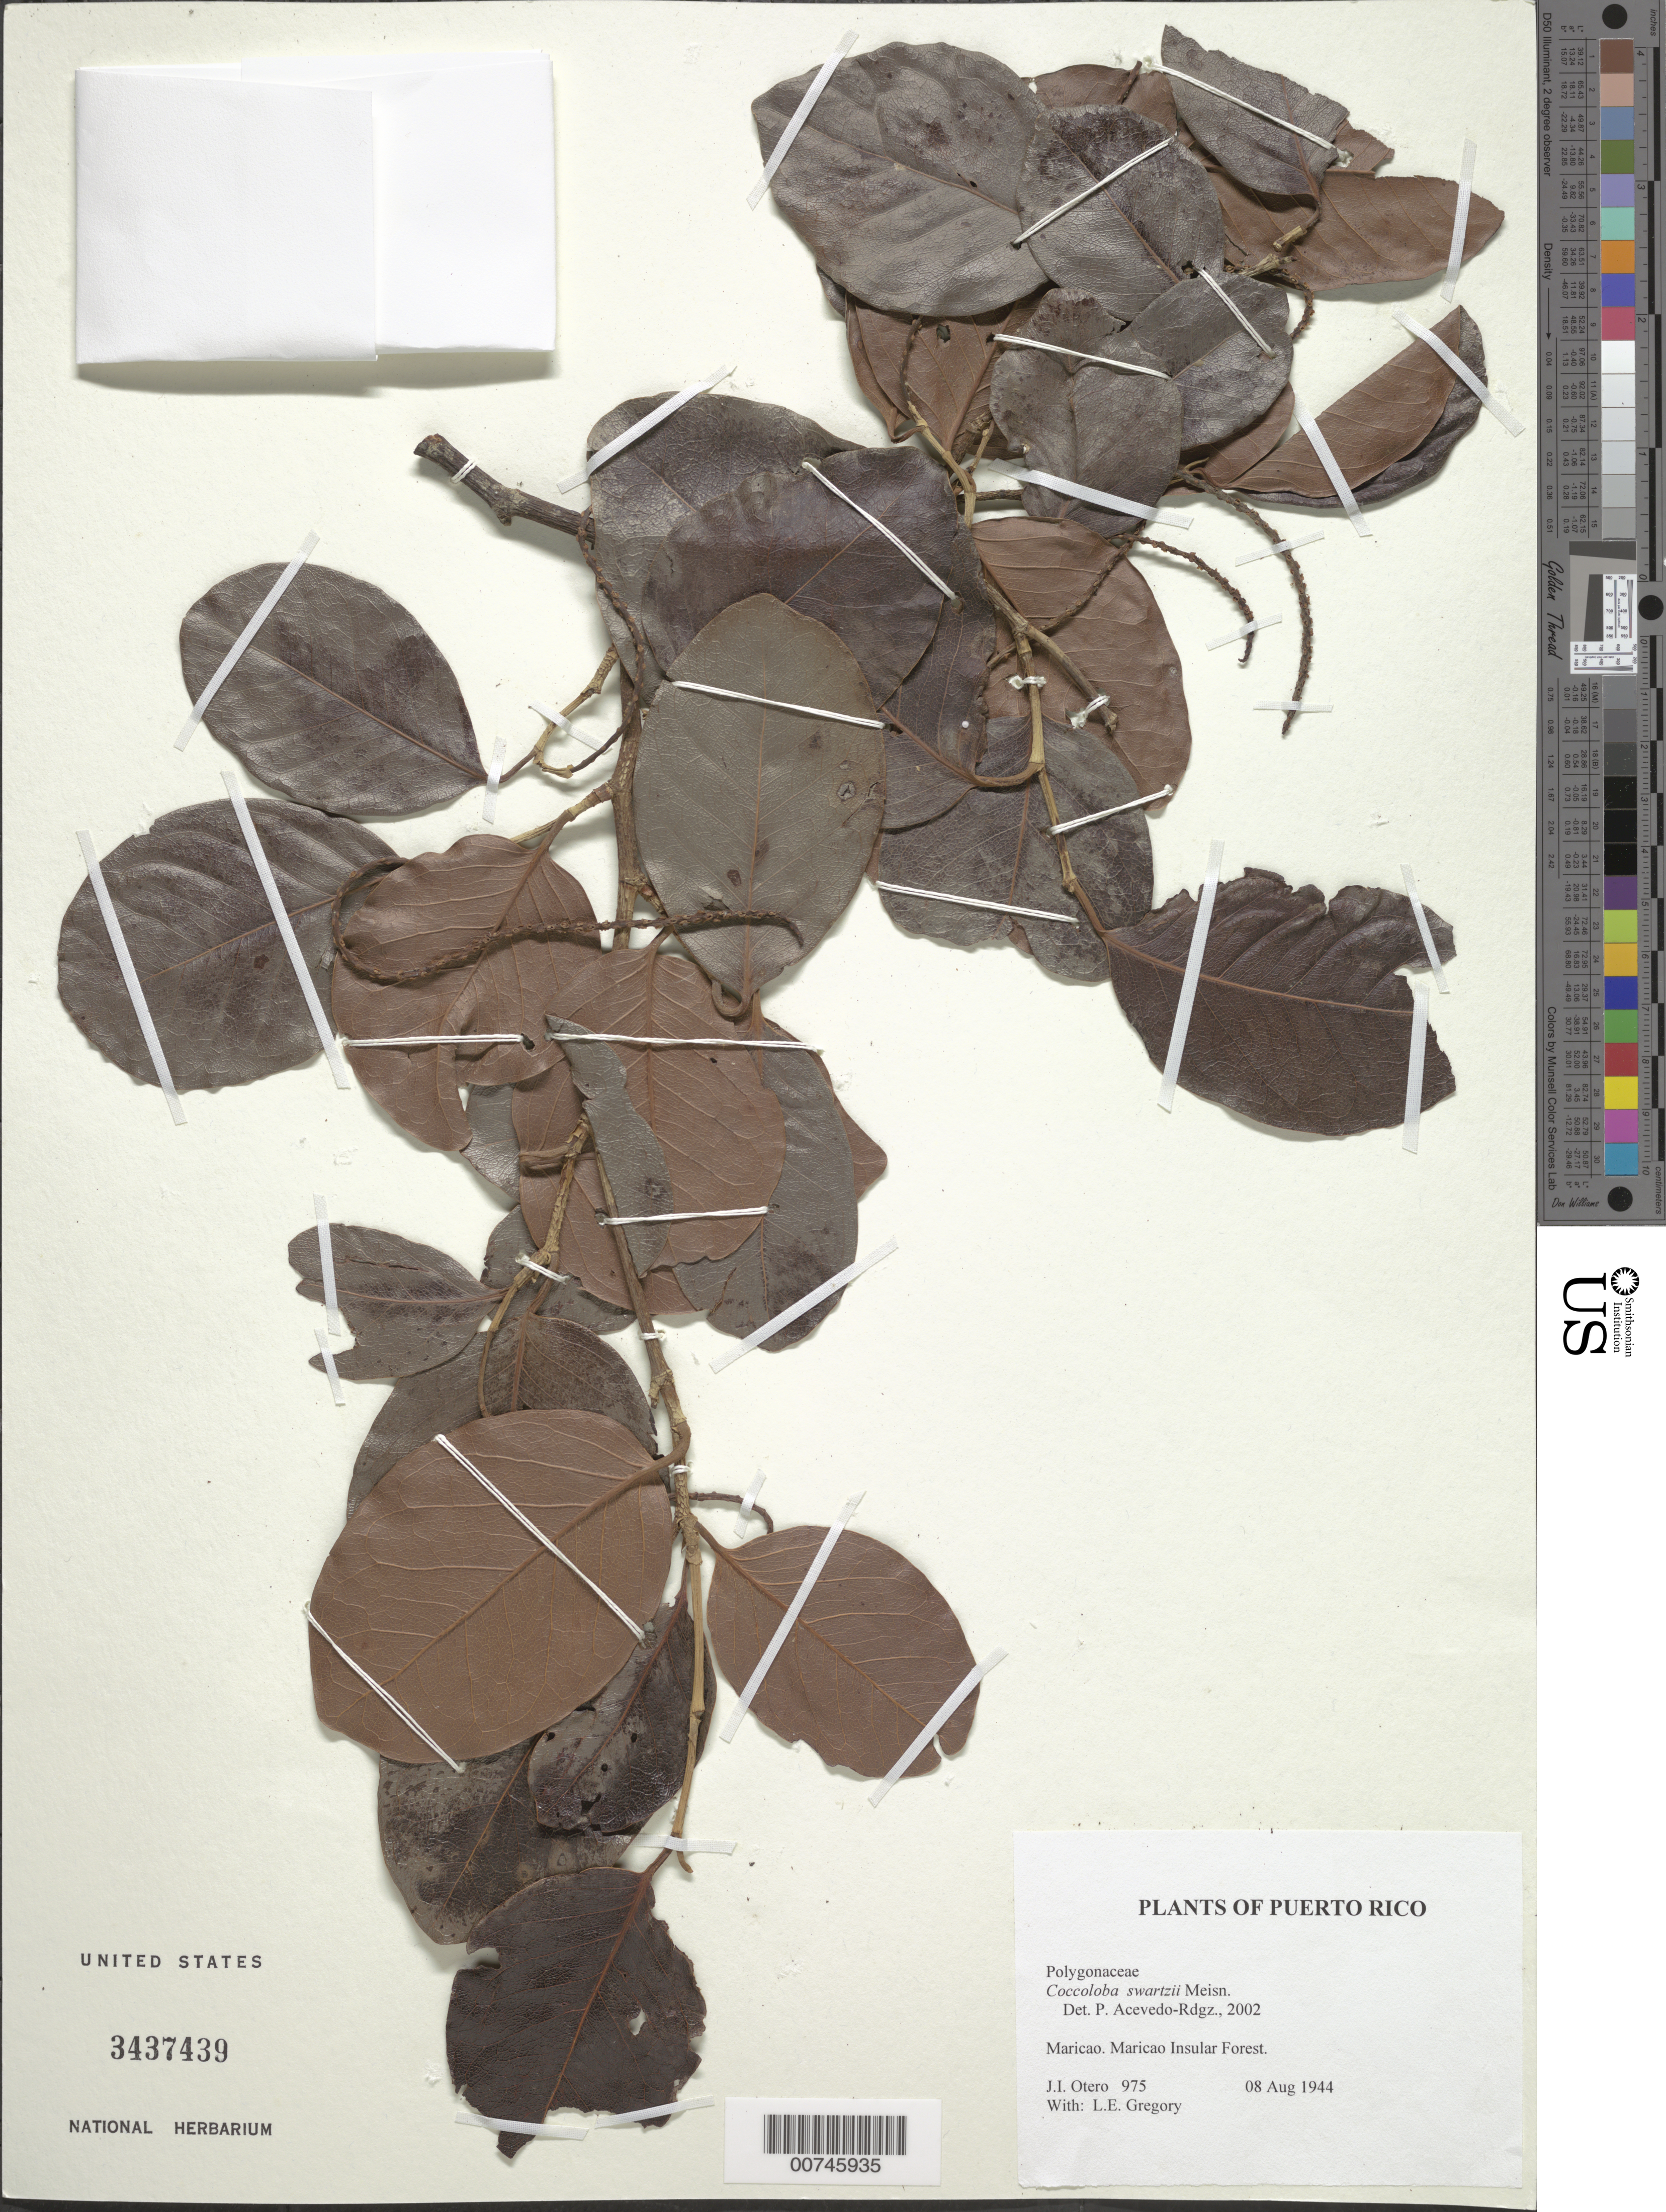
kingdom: Plantae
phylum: Tracheophyta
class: Magnoliopsida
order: Caryophyllales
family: Polygonaceae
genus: Coccoloba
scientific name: Coccoloba swartzii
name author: Meisn.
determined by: Acevedo-Rodríguez, P., (BOT), Smithsonian Institution - National Museum of Natural History (UNITED STATES)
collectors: J. Otero & L. E. Gregory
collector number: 975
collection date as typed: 08 Aug 1944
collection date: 1944-08-08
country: Puerto Rico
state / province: Maricao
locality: Maricao Insular Forest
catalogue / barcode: US 3437439